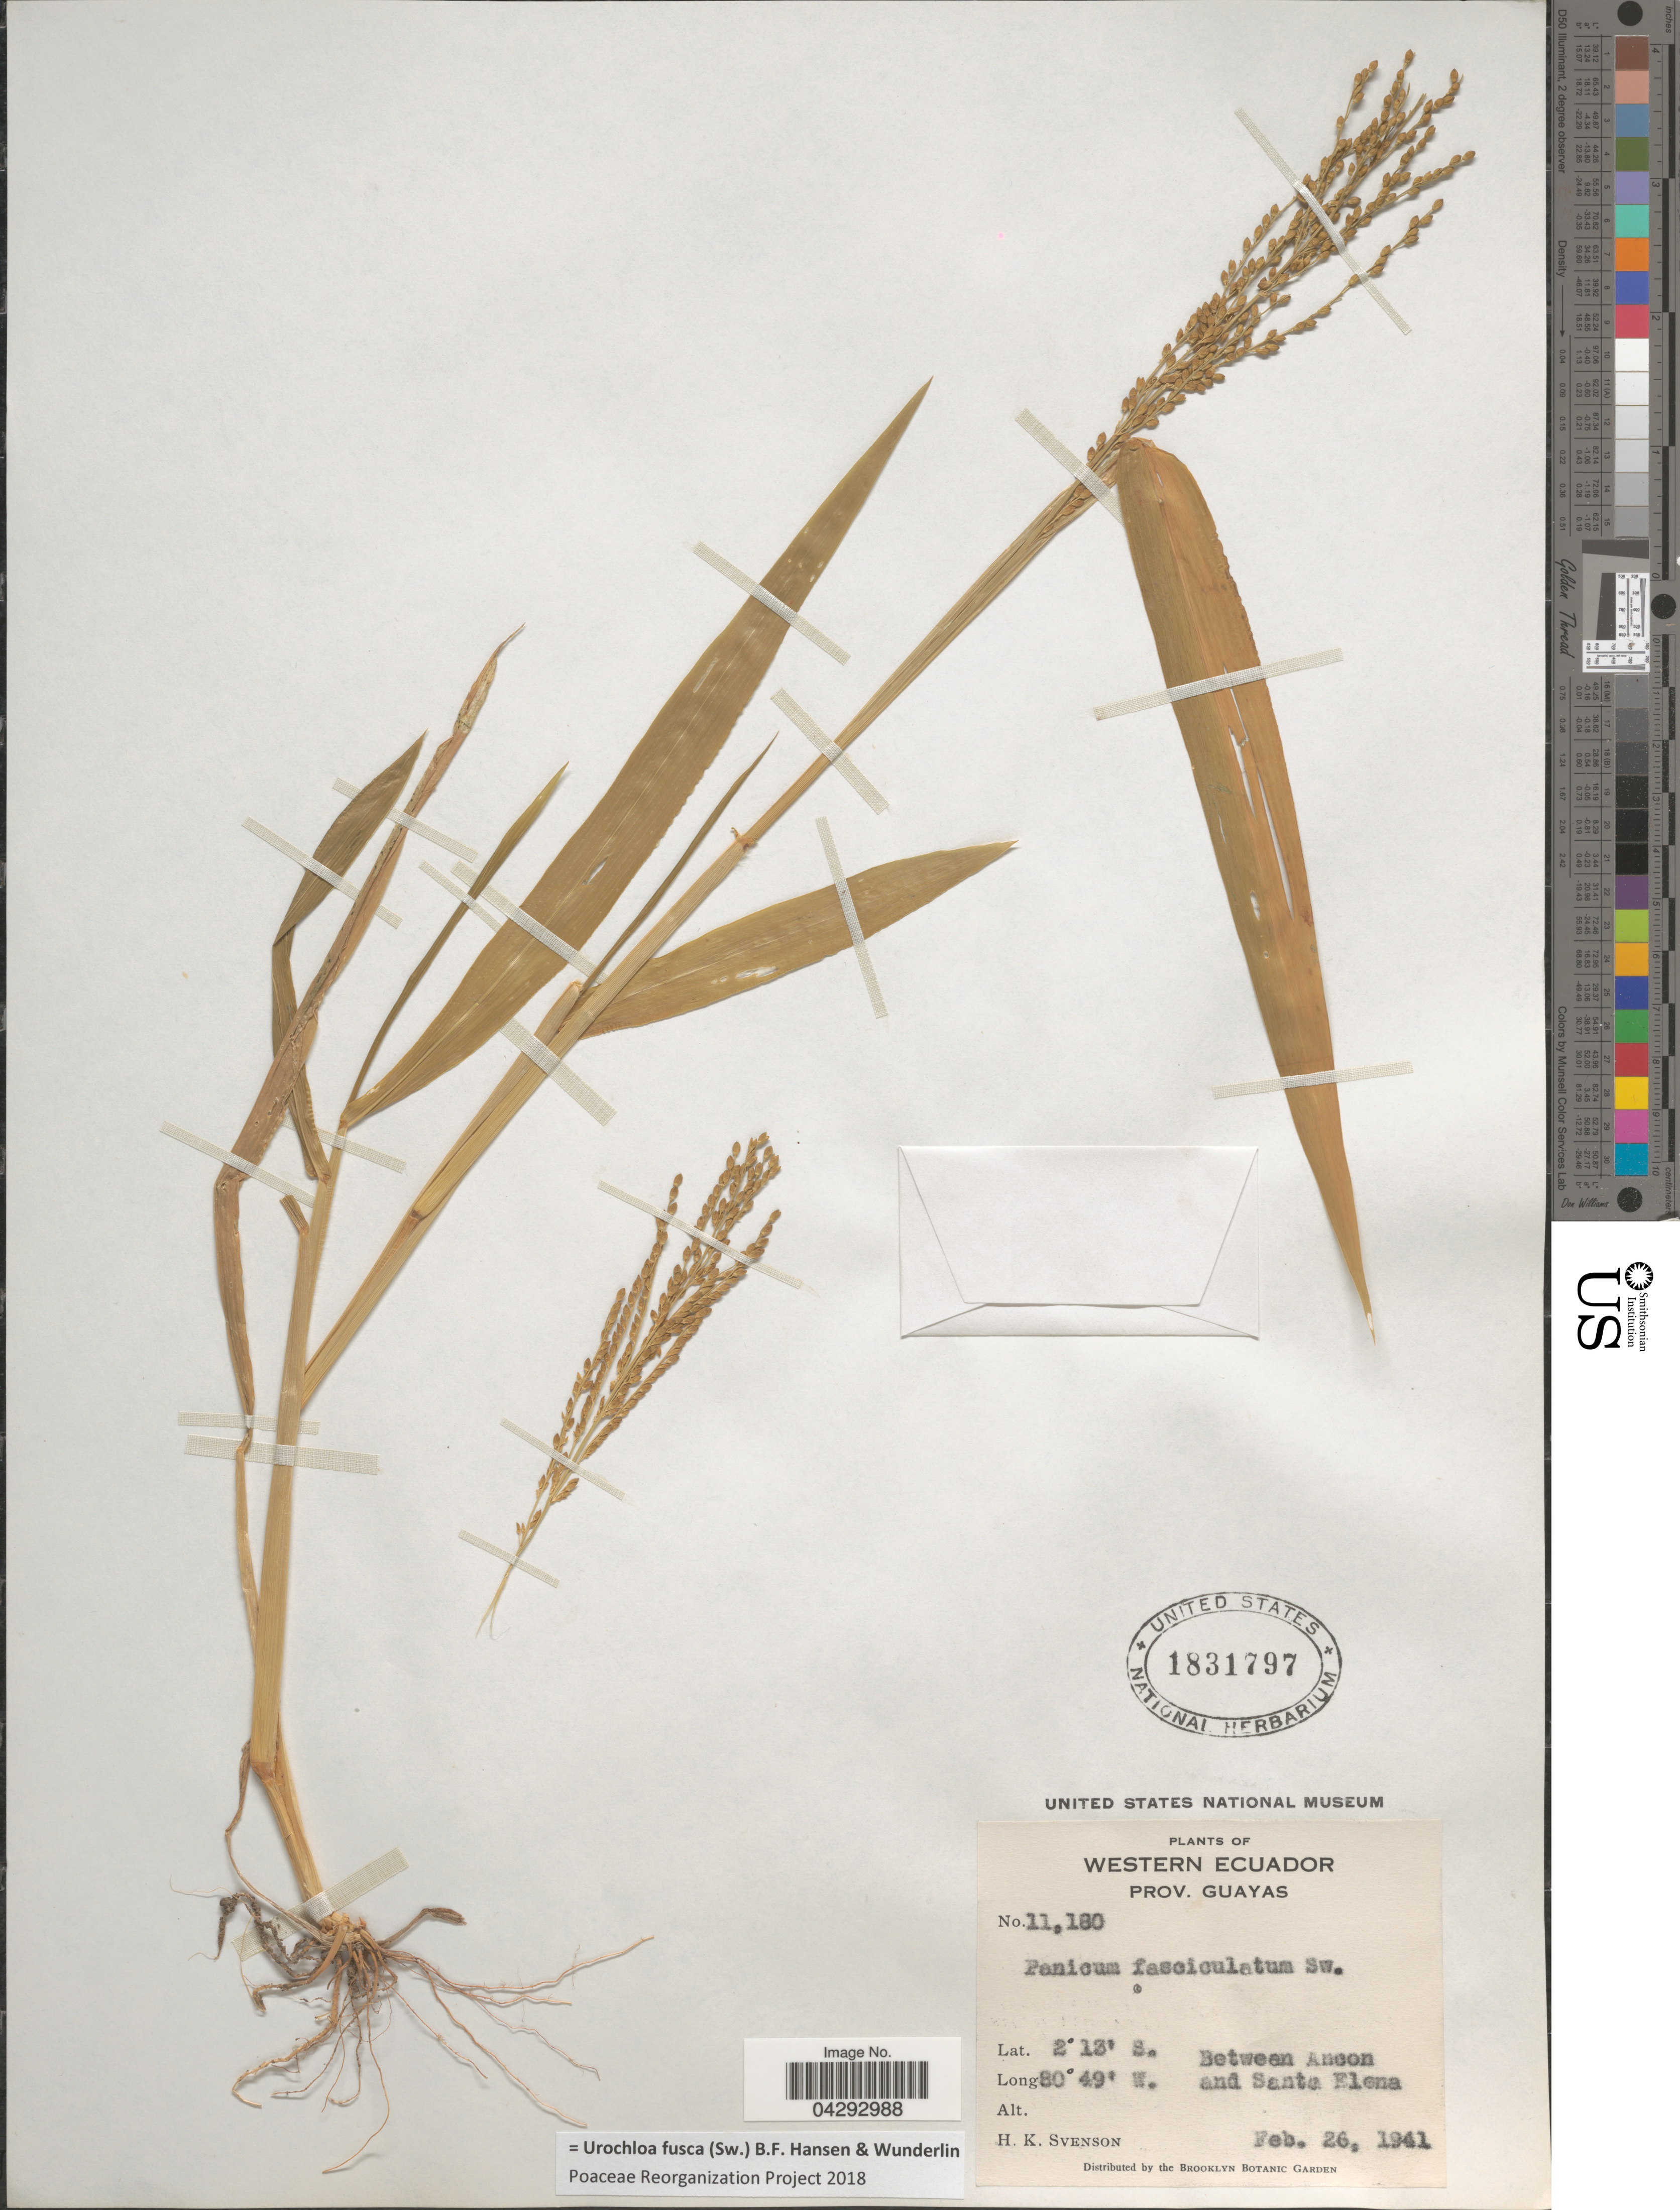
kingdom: Plantae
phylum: Tracheophyta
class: Liliopsida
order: Poales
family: Poaceae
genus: Urochloa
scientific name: Urochloa fusca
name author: (Sw.) B.F. Hansen & Wunderlin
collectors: H. K. Svenson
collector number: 11180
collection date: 1941-02-26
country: Ecuador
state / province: Guayas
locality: Western Ecuador. Between Ancon and Santa Elena.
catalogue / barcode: US 183179